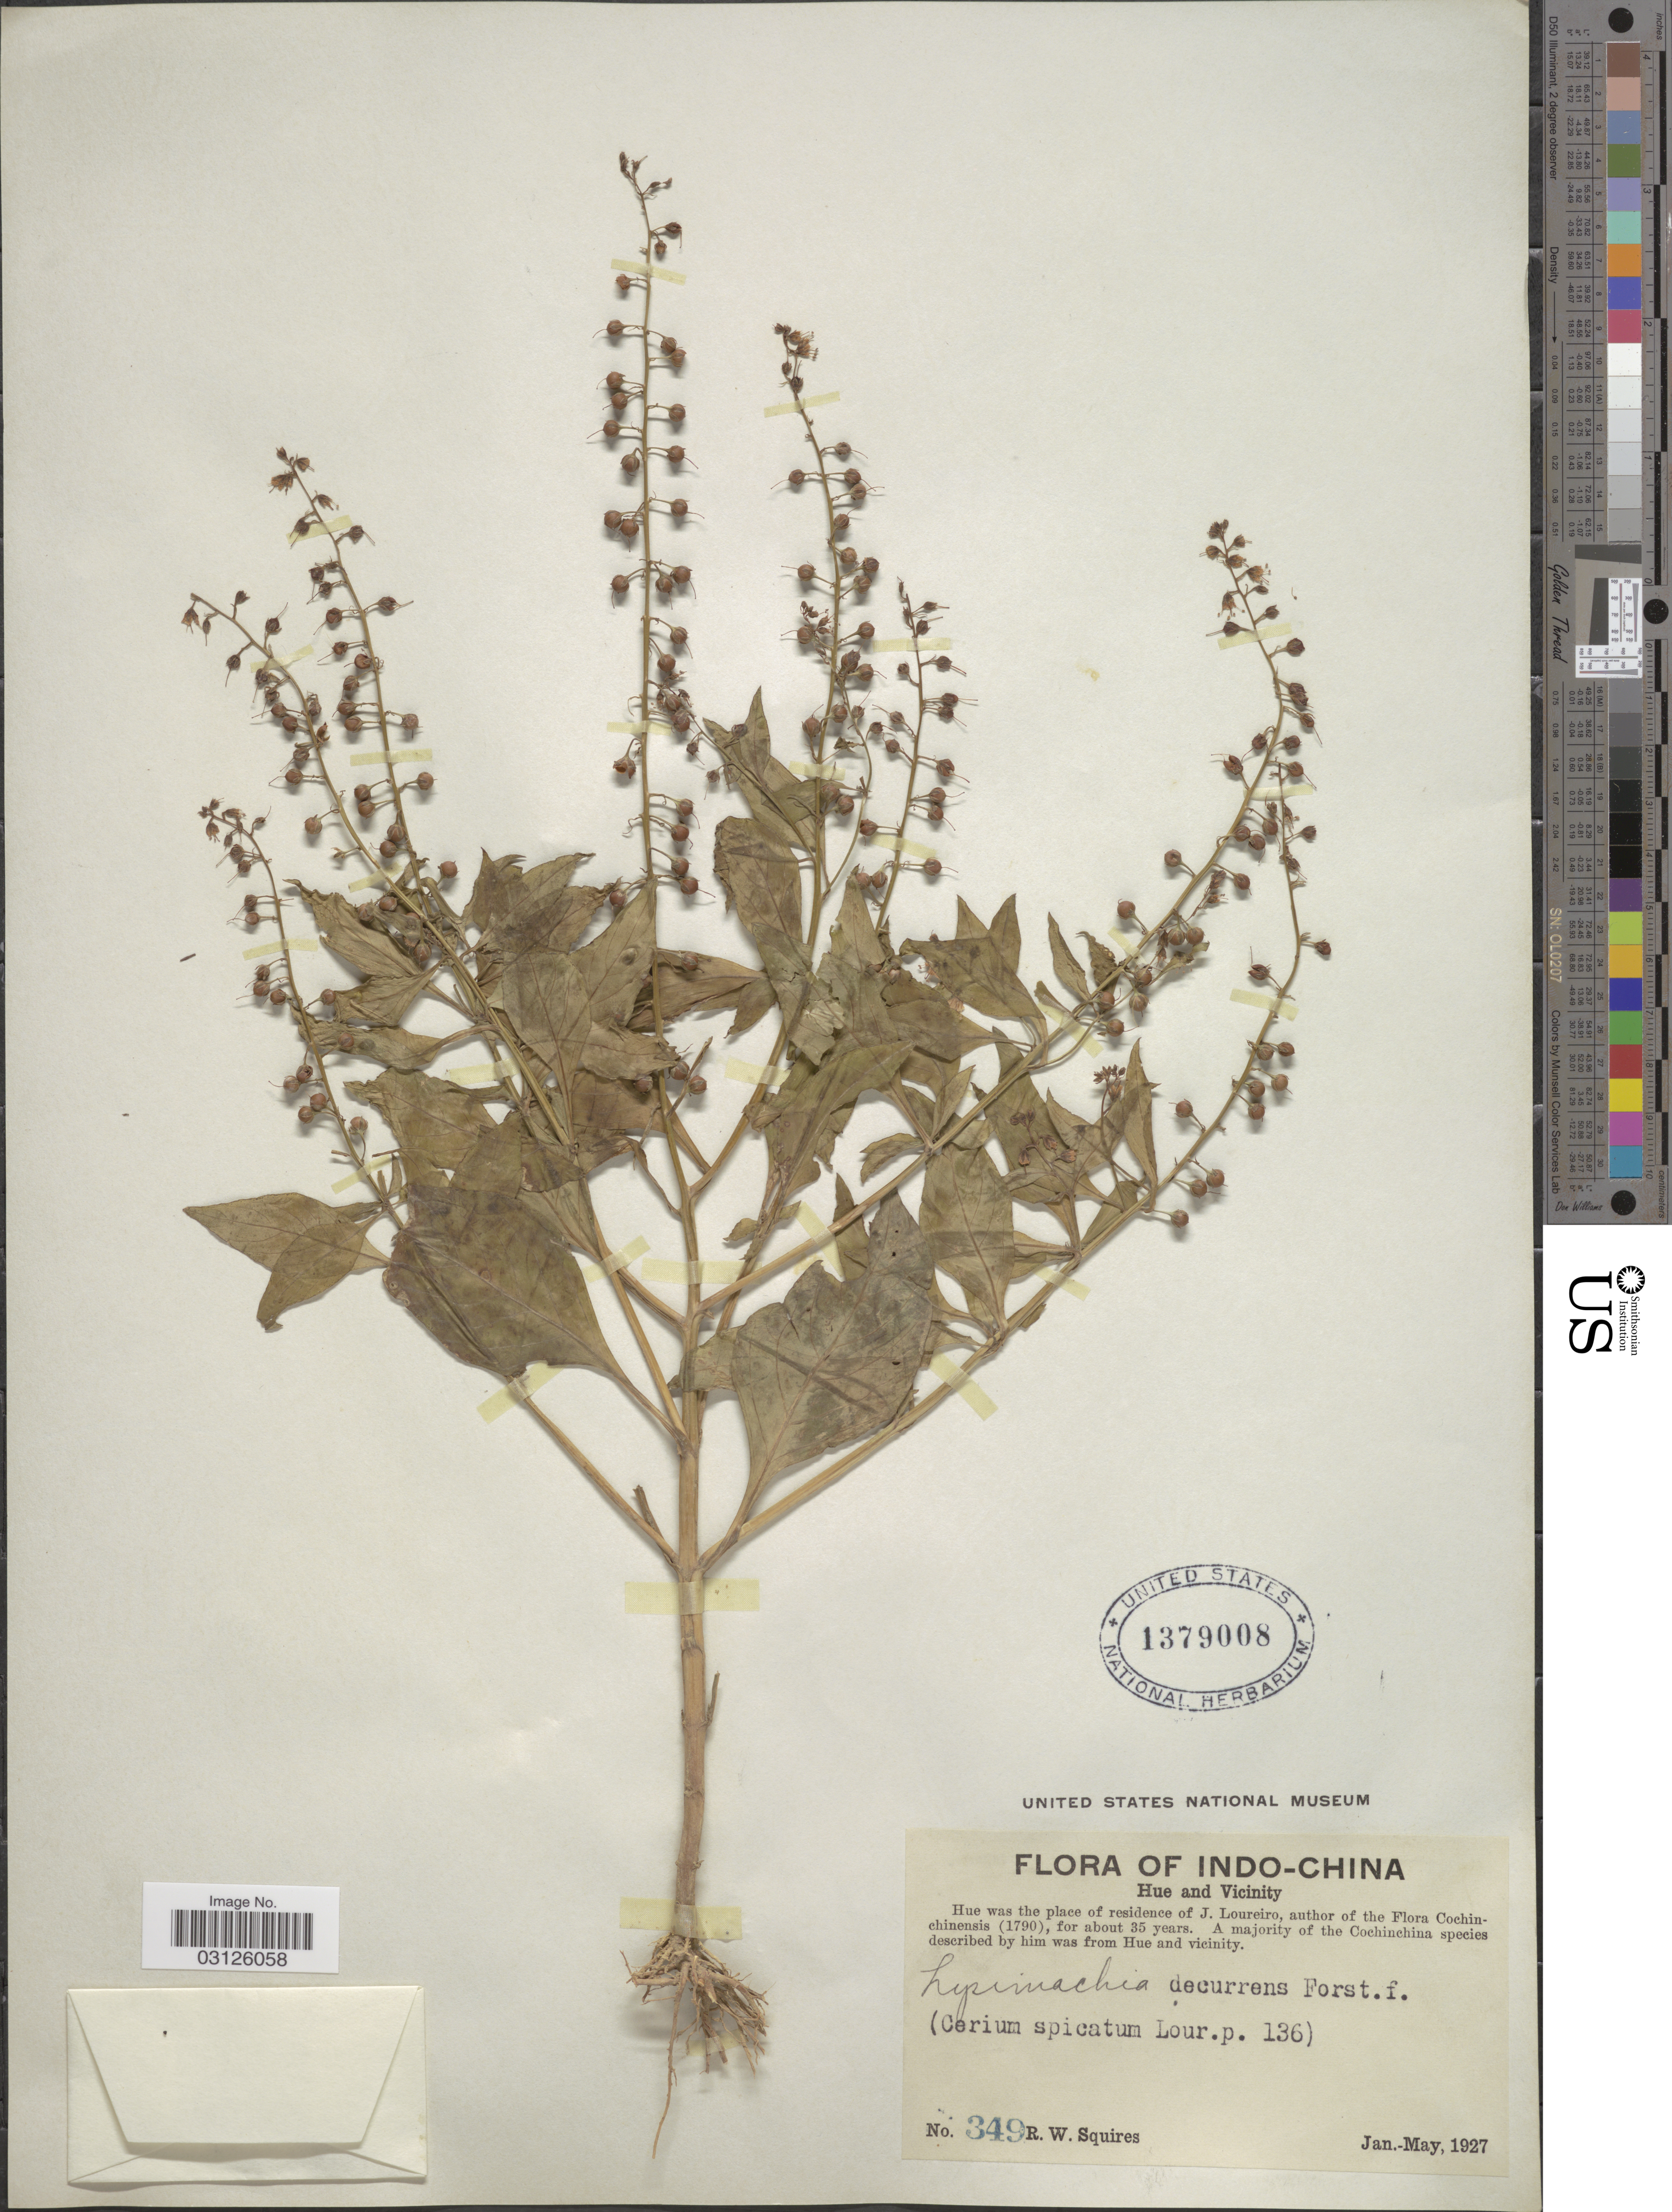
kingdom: Plantae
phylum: Tracheophyta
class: Magnoliopsida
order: Ericales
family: Primulaceae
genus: Lysimachia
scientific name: Lysimachia acroadenia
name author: Maxim.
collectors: R. Squires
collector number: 349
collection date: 1927-01/1927-05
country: Vietnam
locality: Indo-China. Hue and Vicinity.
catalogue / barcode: US 1379008